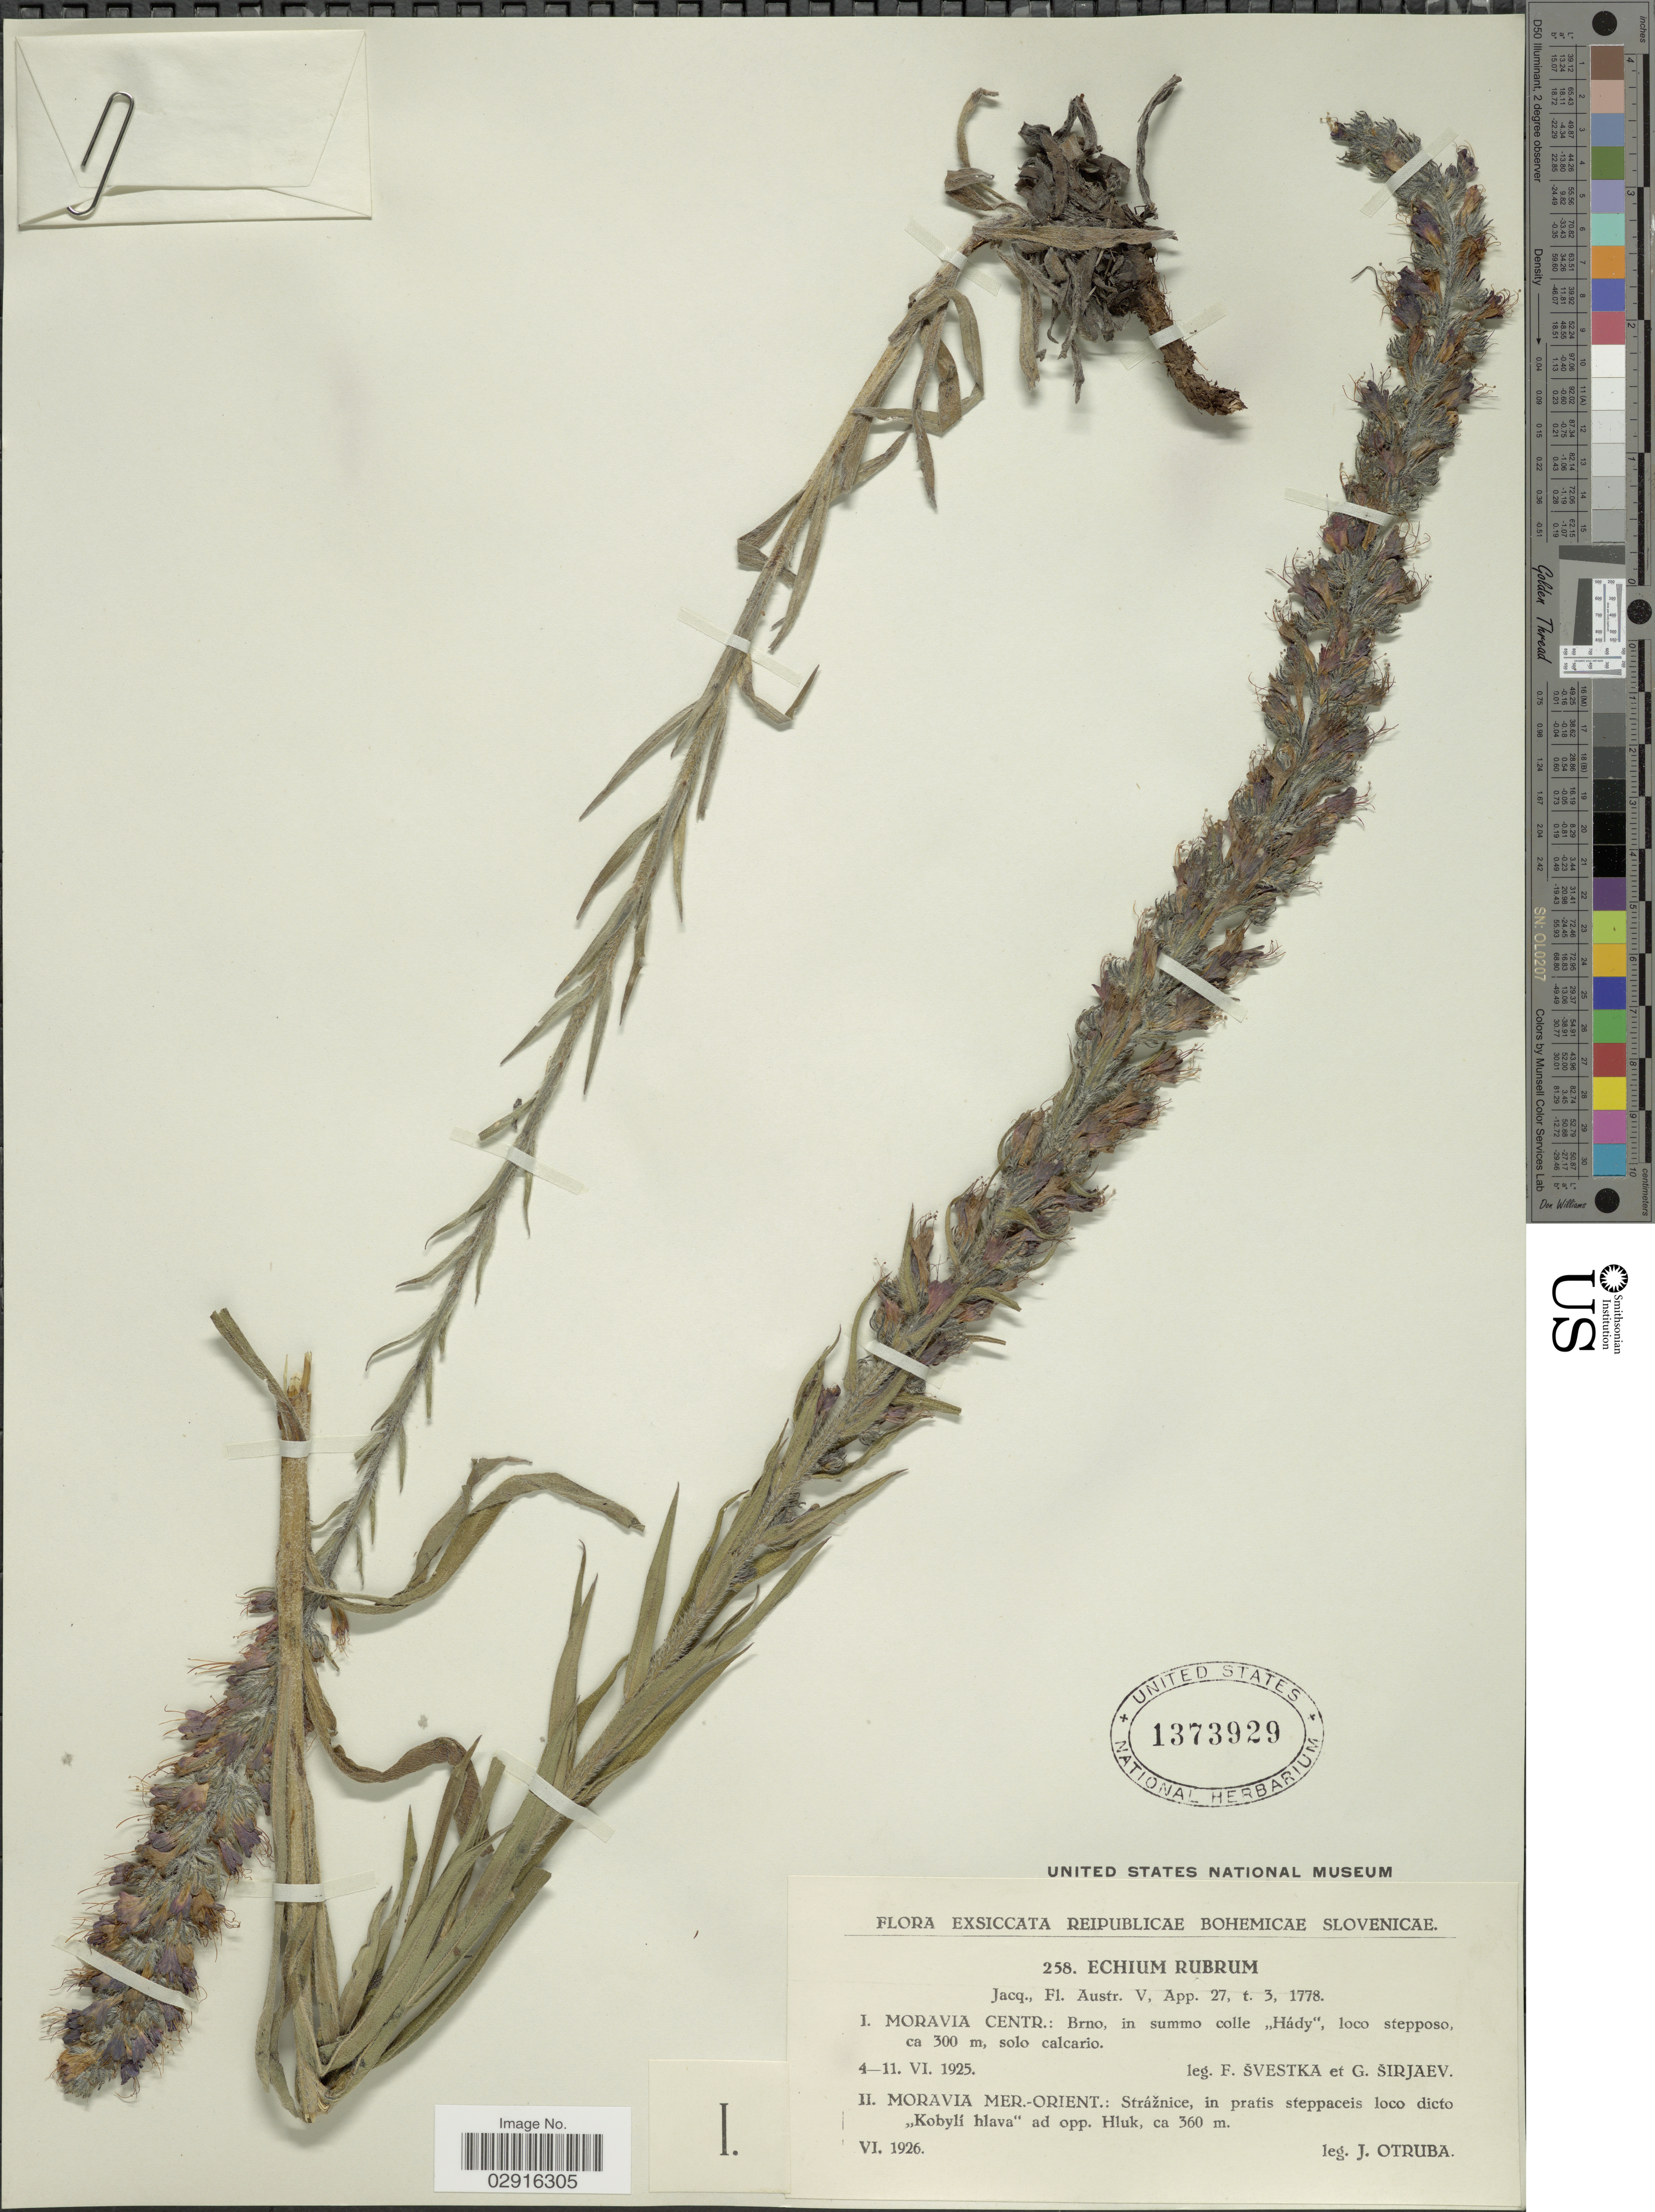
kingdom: Plantae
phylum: Tracheophyta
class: Magnoliopsida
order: Boraginales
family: Boraginaceae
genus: Echium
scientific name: Echium rubrum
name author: Forssk.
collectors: F. Svestka & G. Sirjaev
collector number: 258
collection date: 1925-06-04/1925-06-11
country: Czechia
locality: Republicae Bohemicae Slovenicae. Moravia Centr.: Brno, in summo colle "Hády", loco stepposo.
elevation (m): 300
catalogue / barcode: US 1373929